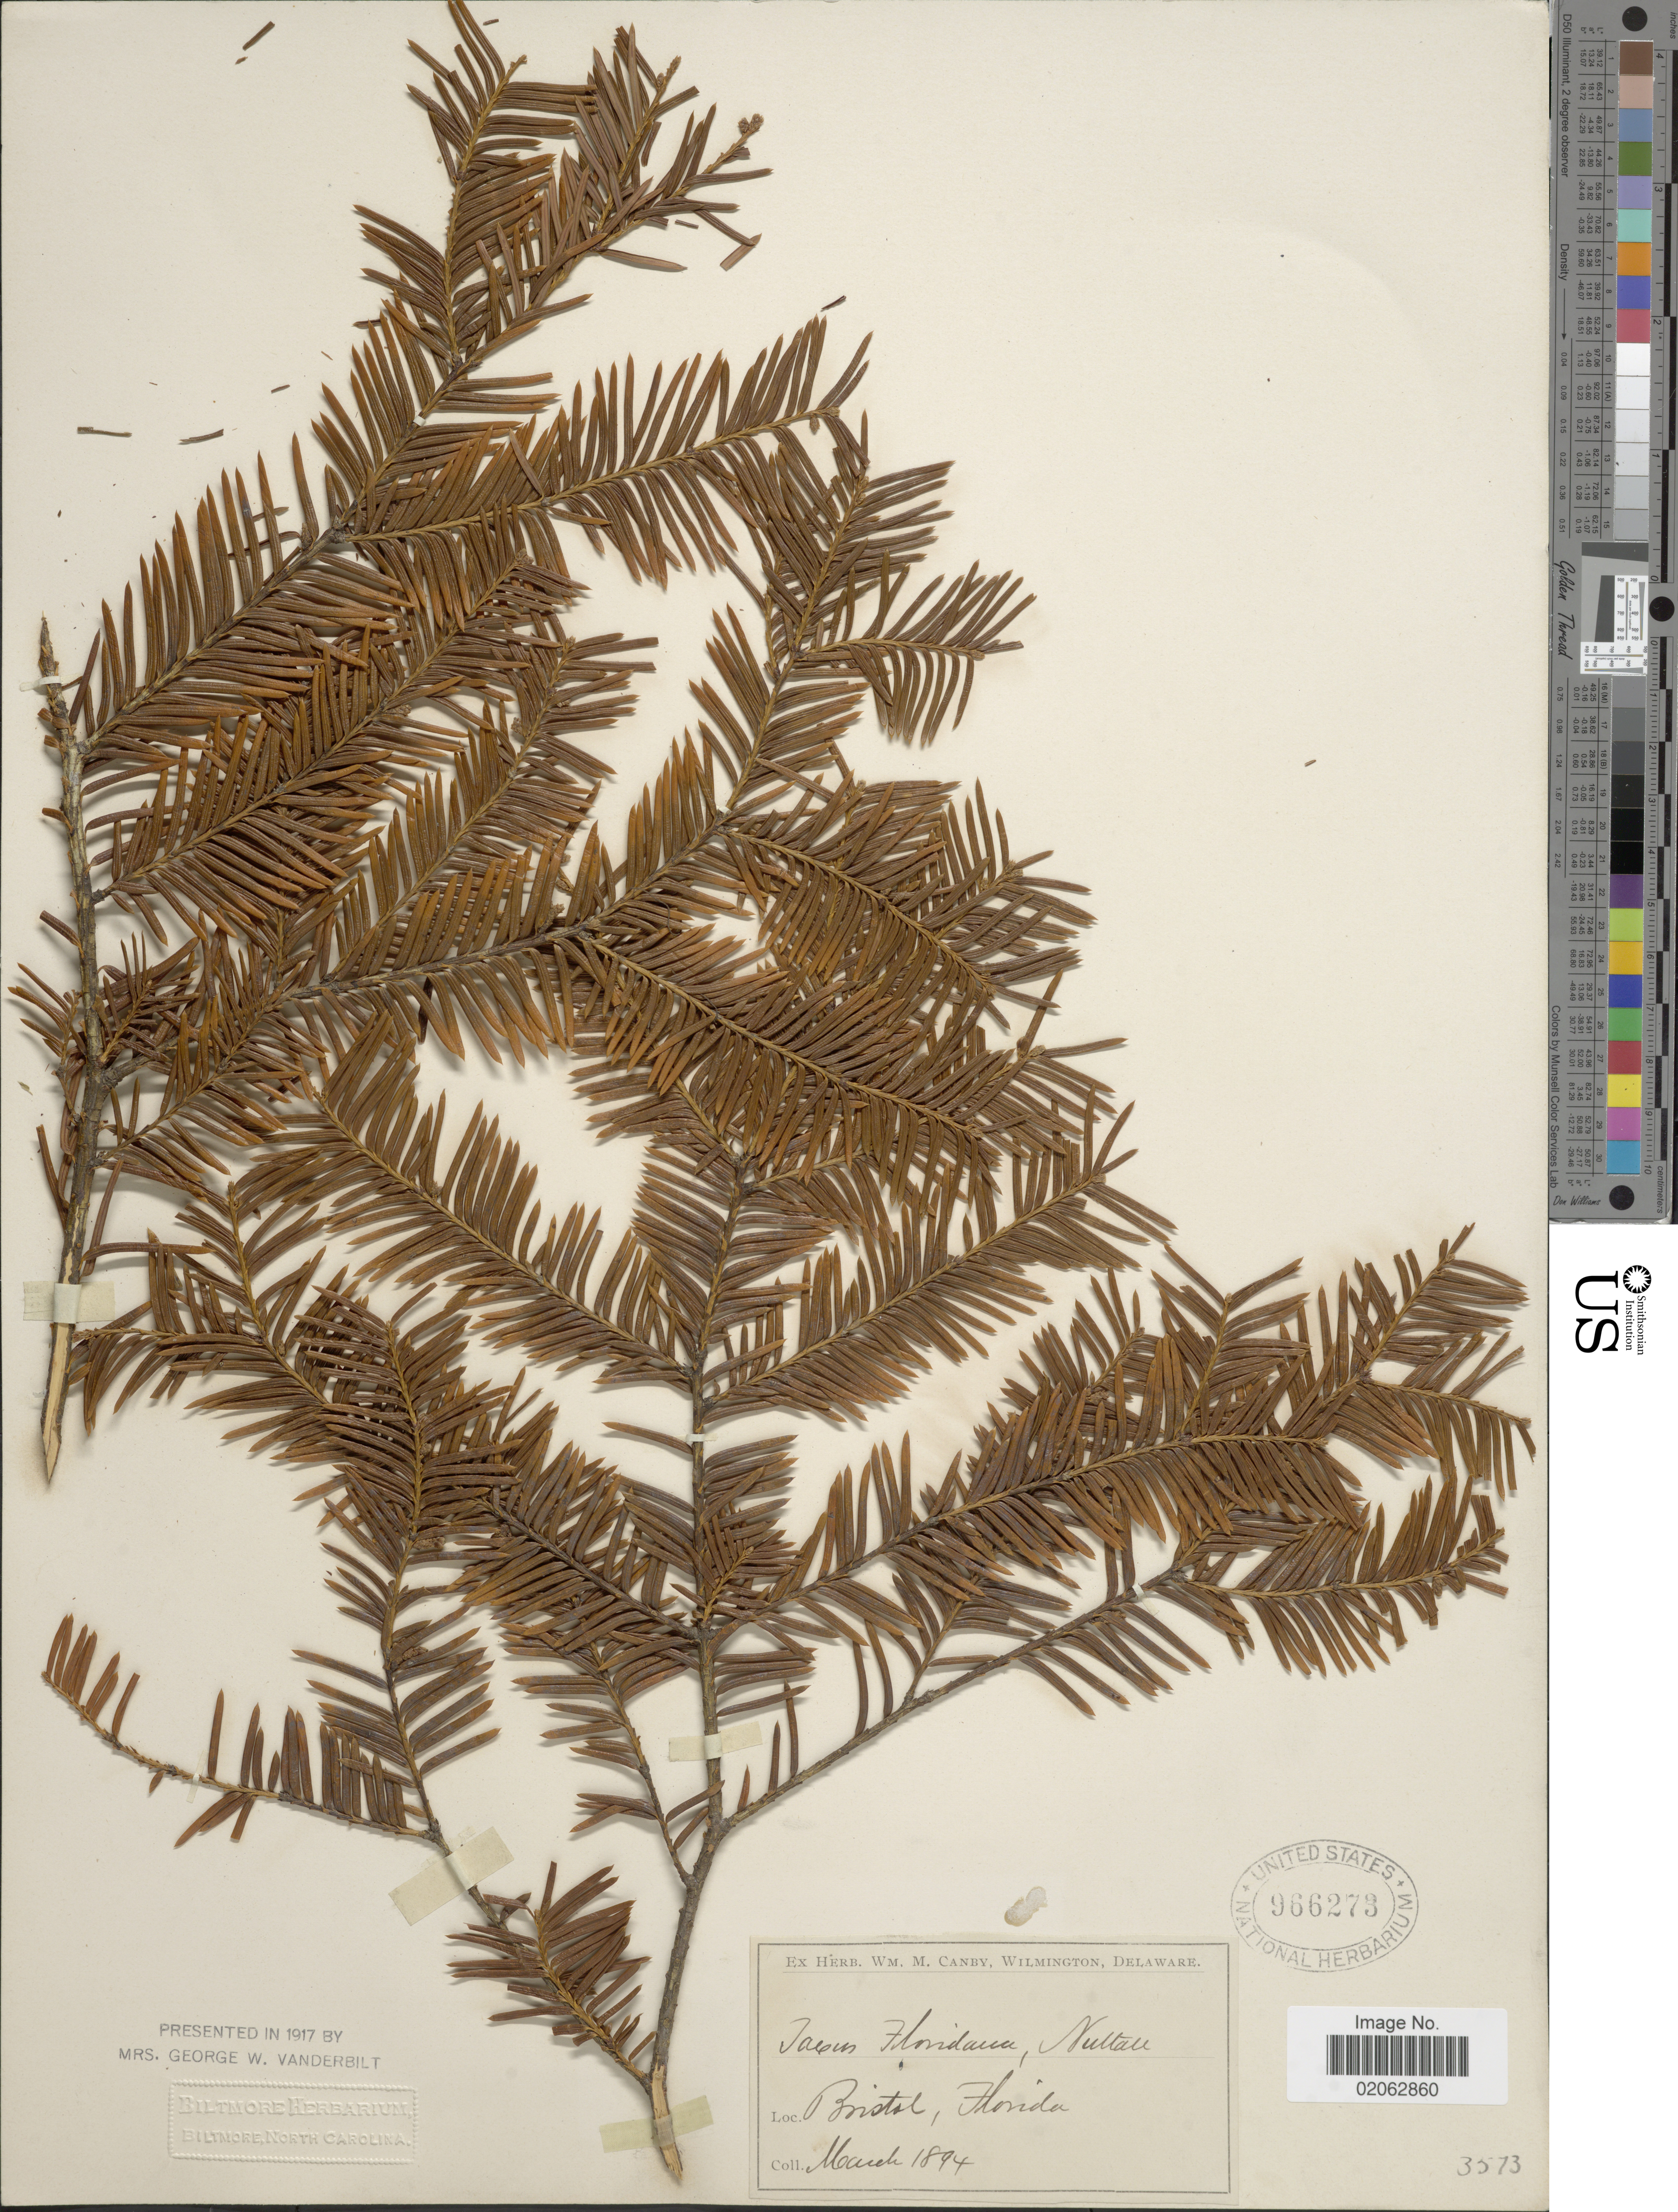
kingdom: Plantae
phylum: Tracheophyta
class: Pinopsida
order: Pinales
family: Taxaceae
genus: Taxus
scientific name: Taxus floridana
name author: Nutt. ex Chapm.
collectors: ex herb. W.M. Canby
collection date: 1894-03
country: United States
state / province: Florida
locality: Bristol.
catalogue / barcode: US 966273